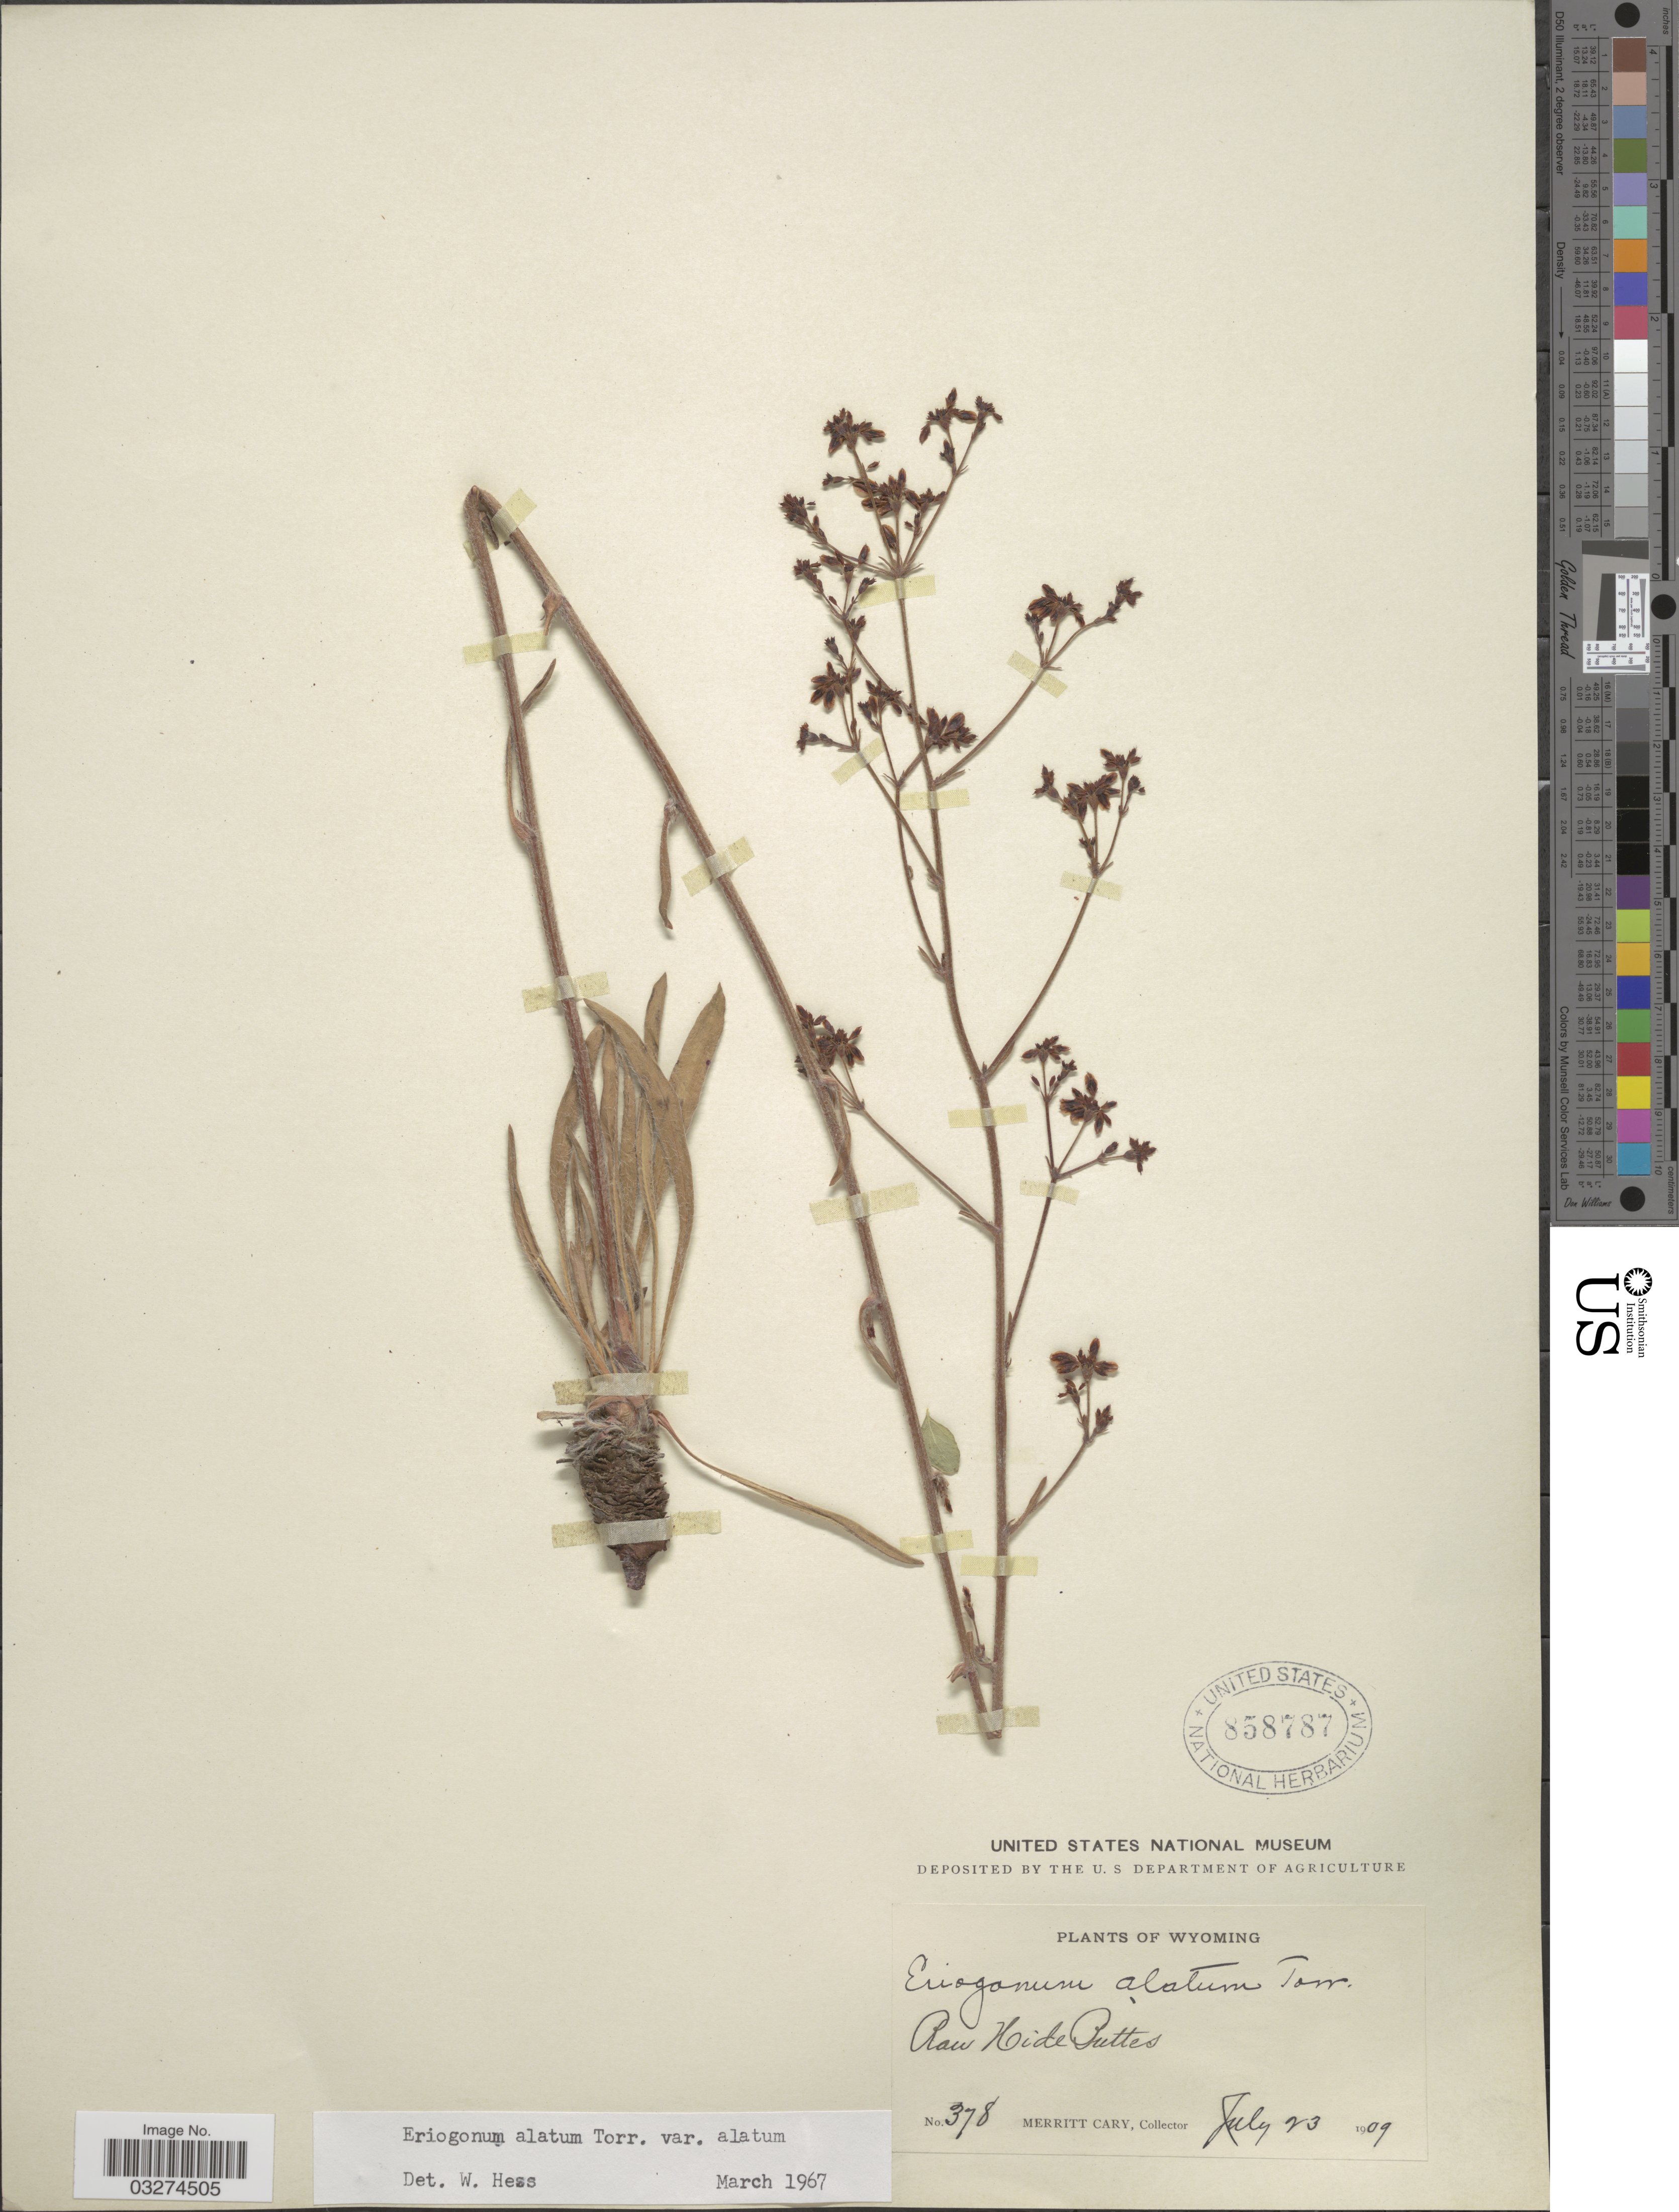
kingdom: Plantae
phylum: Tracheophyta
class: Magnoliopsida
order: Caryophyllales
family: Polygonaceae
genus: Eriogonum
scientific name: Eriogonum alatum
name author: Torr.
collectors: M. Cary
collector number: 378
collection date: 1909-07-23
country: United States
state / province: Wyoming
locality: Raw Hide Buttes.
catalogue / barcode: US 858787